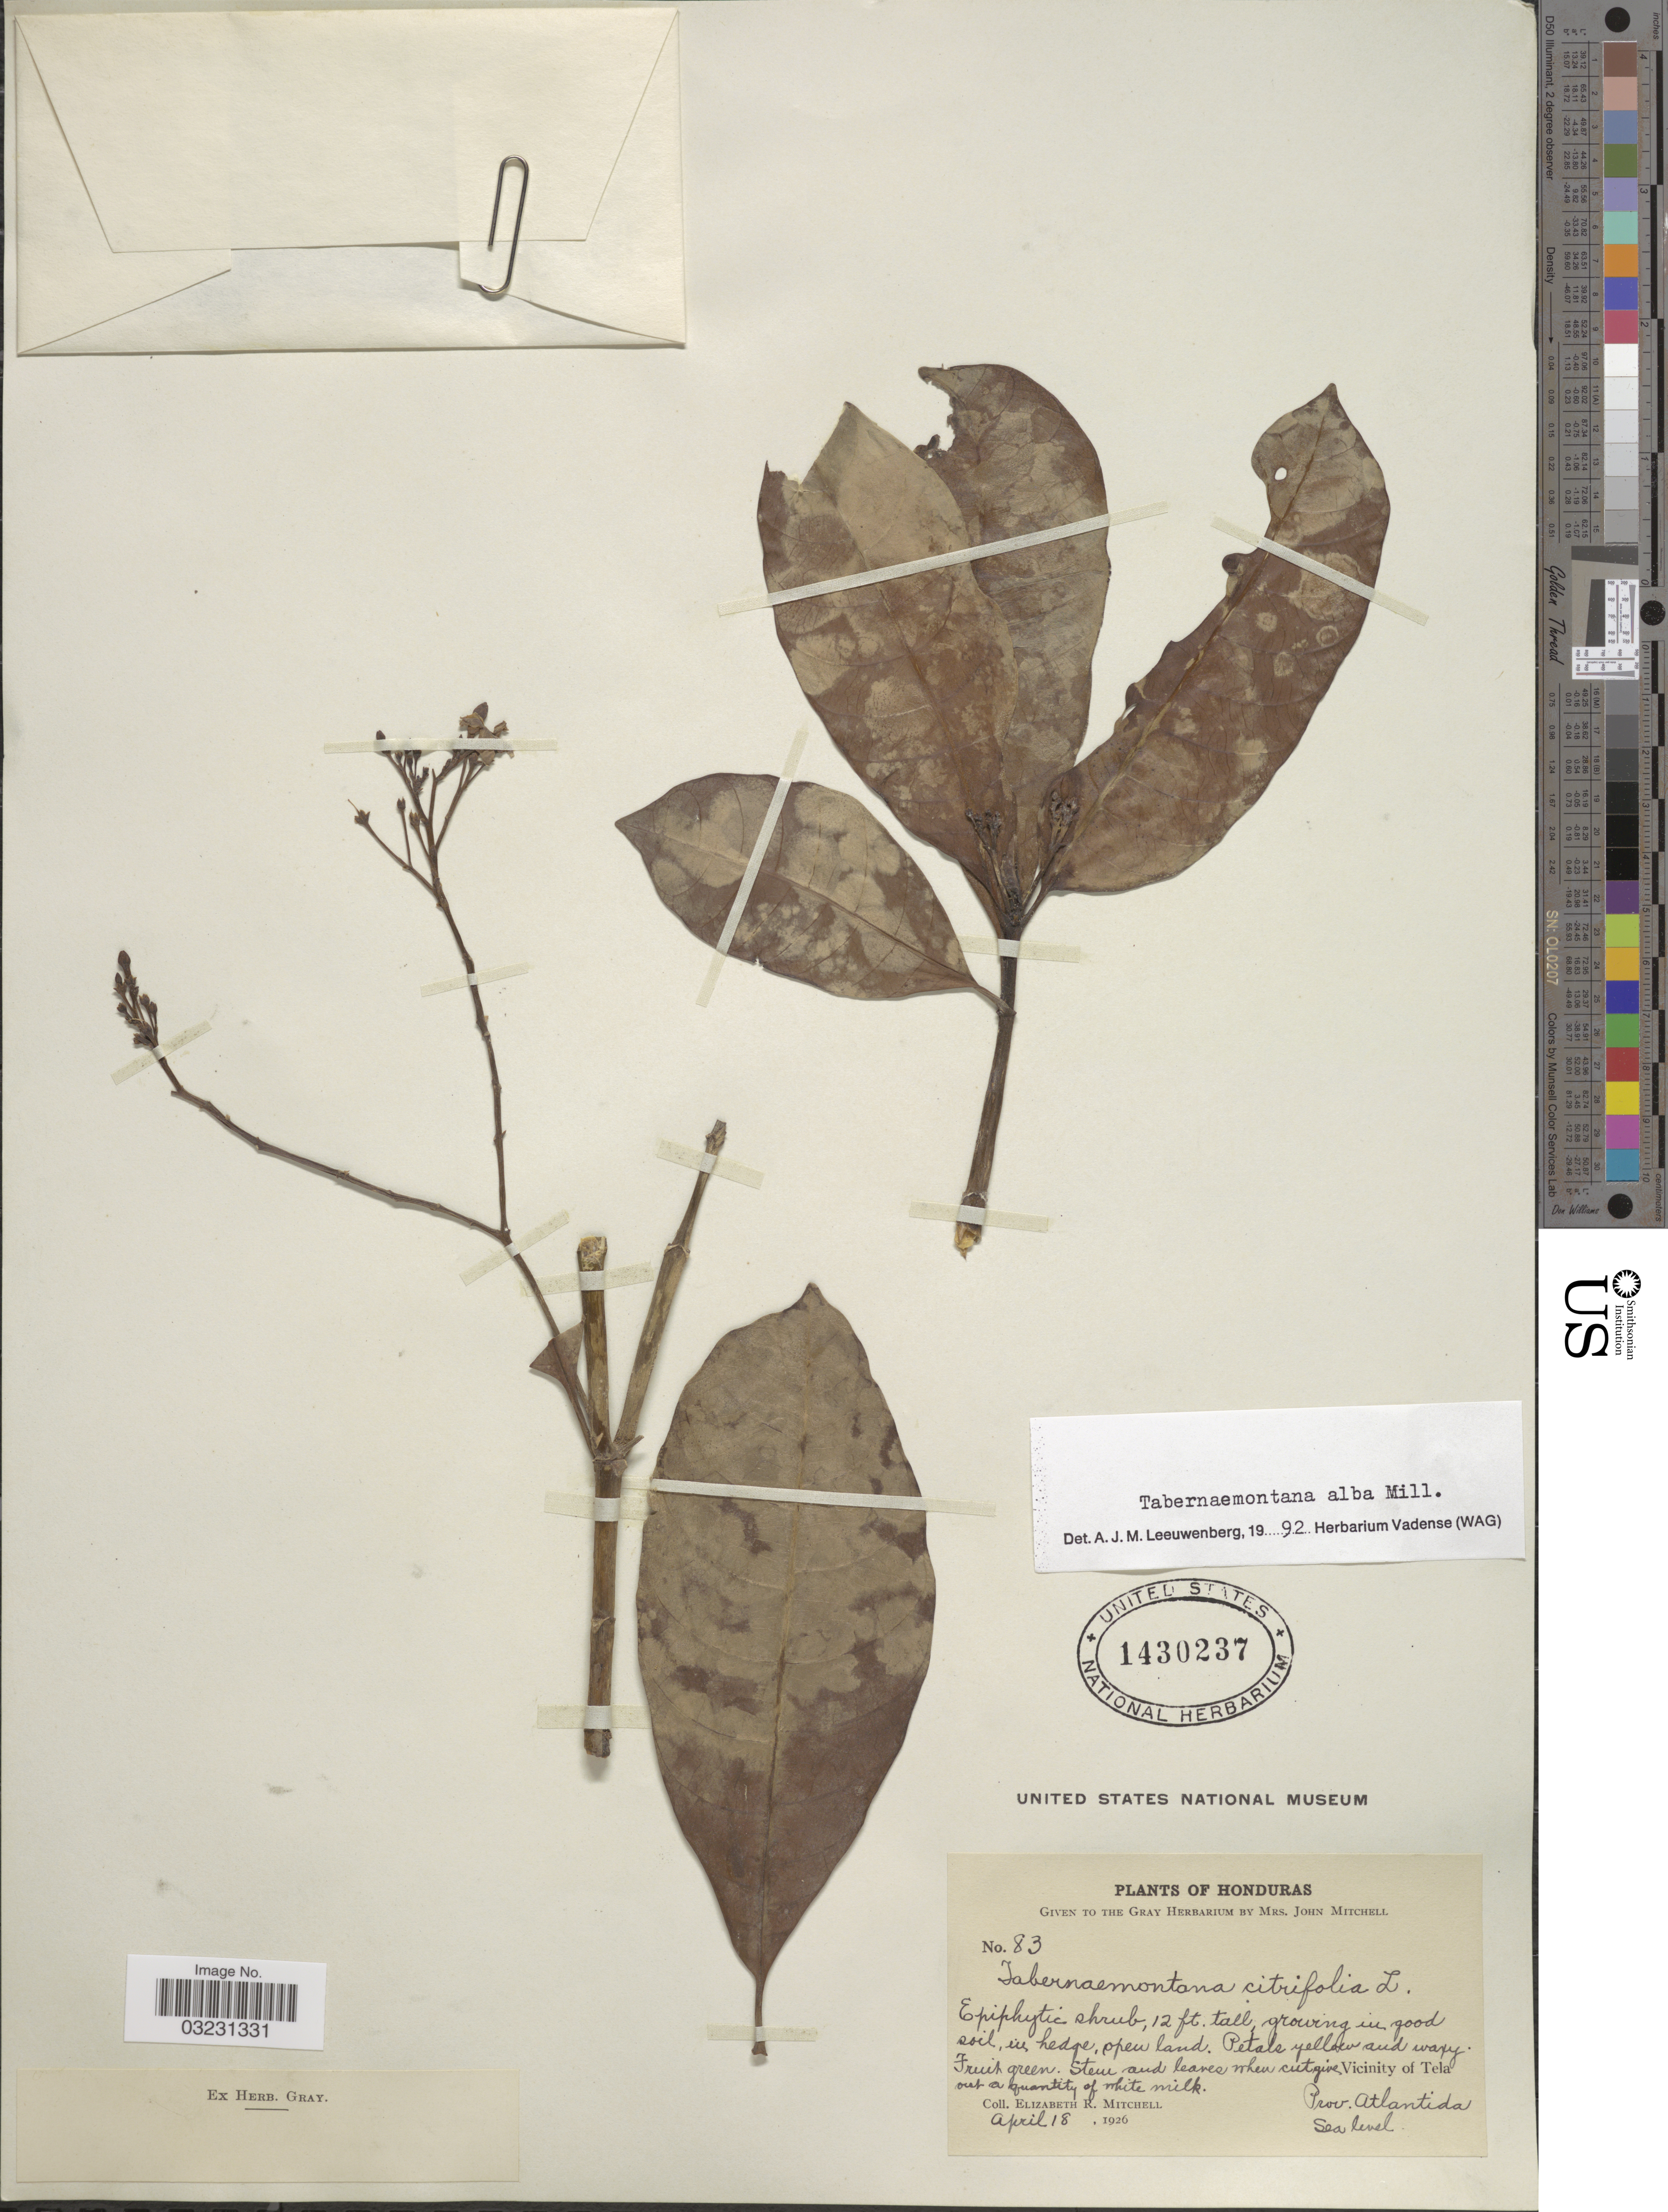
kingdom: Plantae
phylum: Tracheophyta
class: Magnoliopsida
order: Gentianales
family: Apocynaceae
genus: Tabernaemontana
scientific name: Tabernaemontana alba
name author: Mill.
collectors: E. Mitchell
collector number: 83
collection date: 1926-04-18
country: Honduras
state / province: Atlántida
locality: Vicinity of Tela.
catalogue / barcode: US 1430237